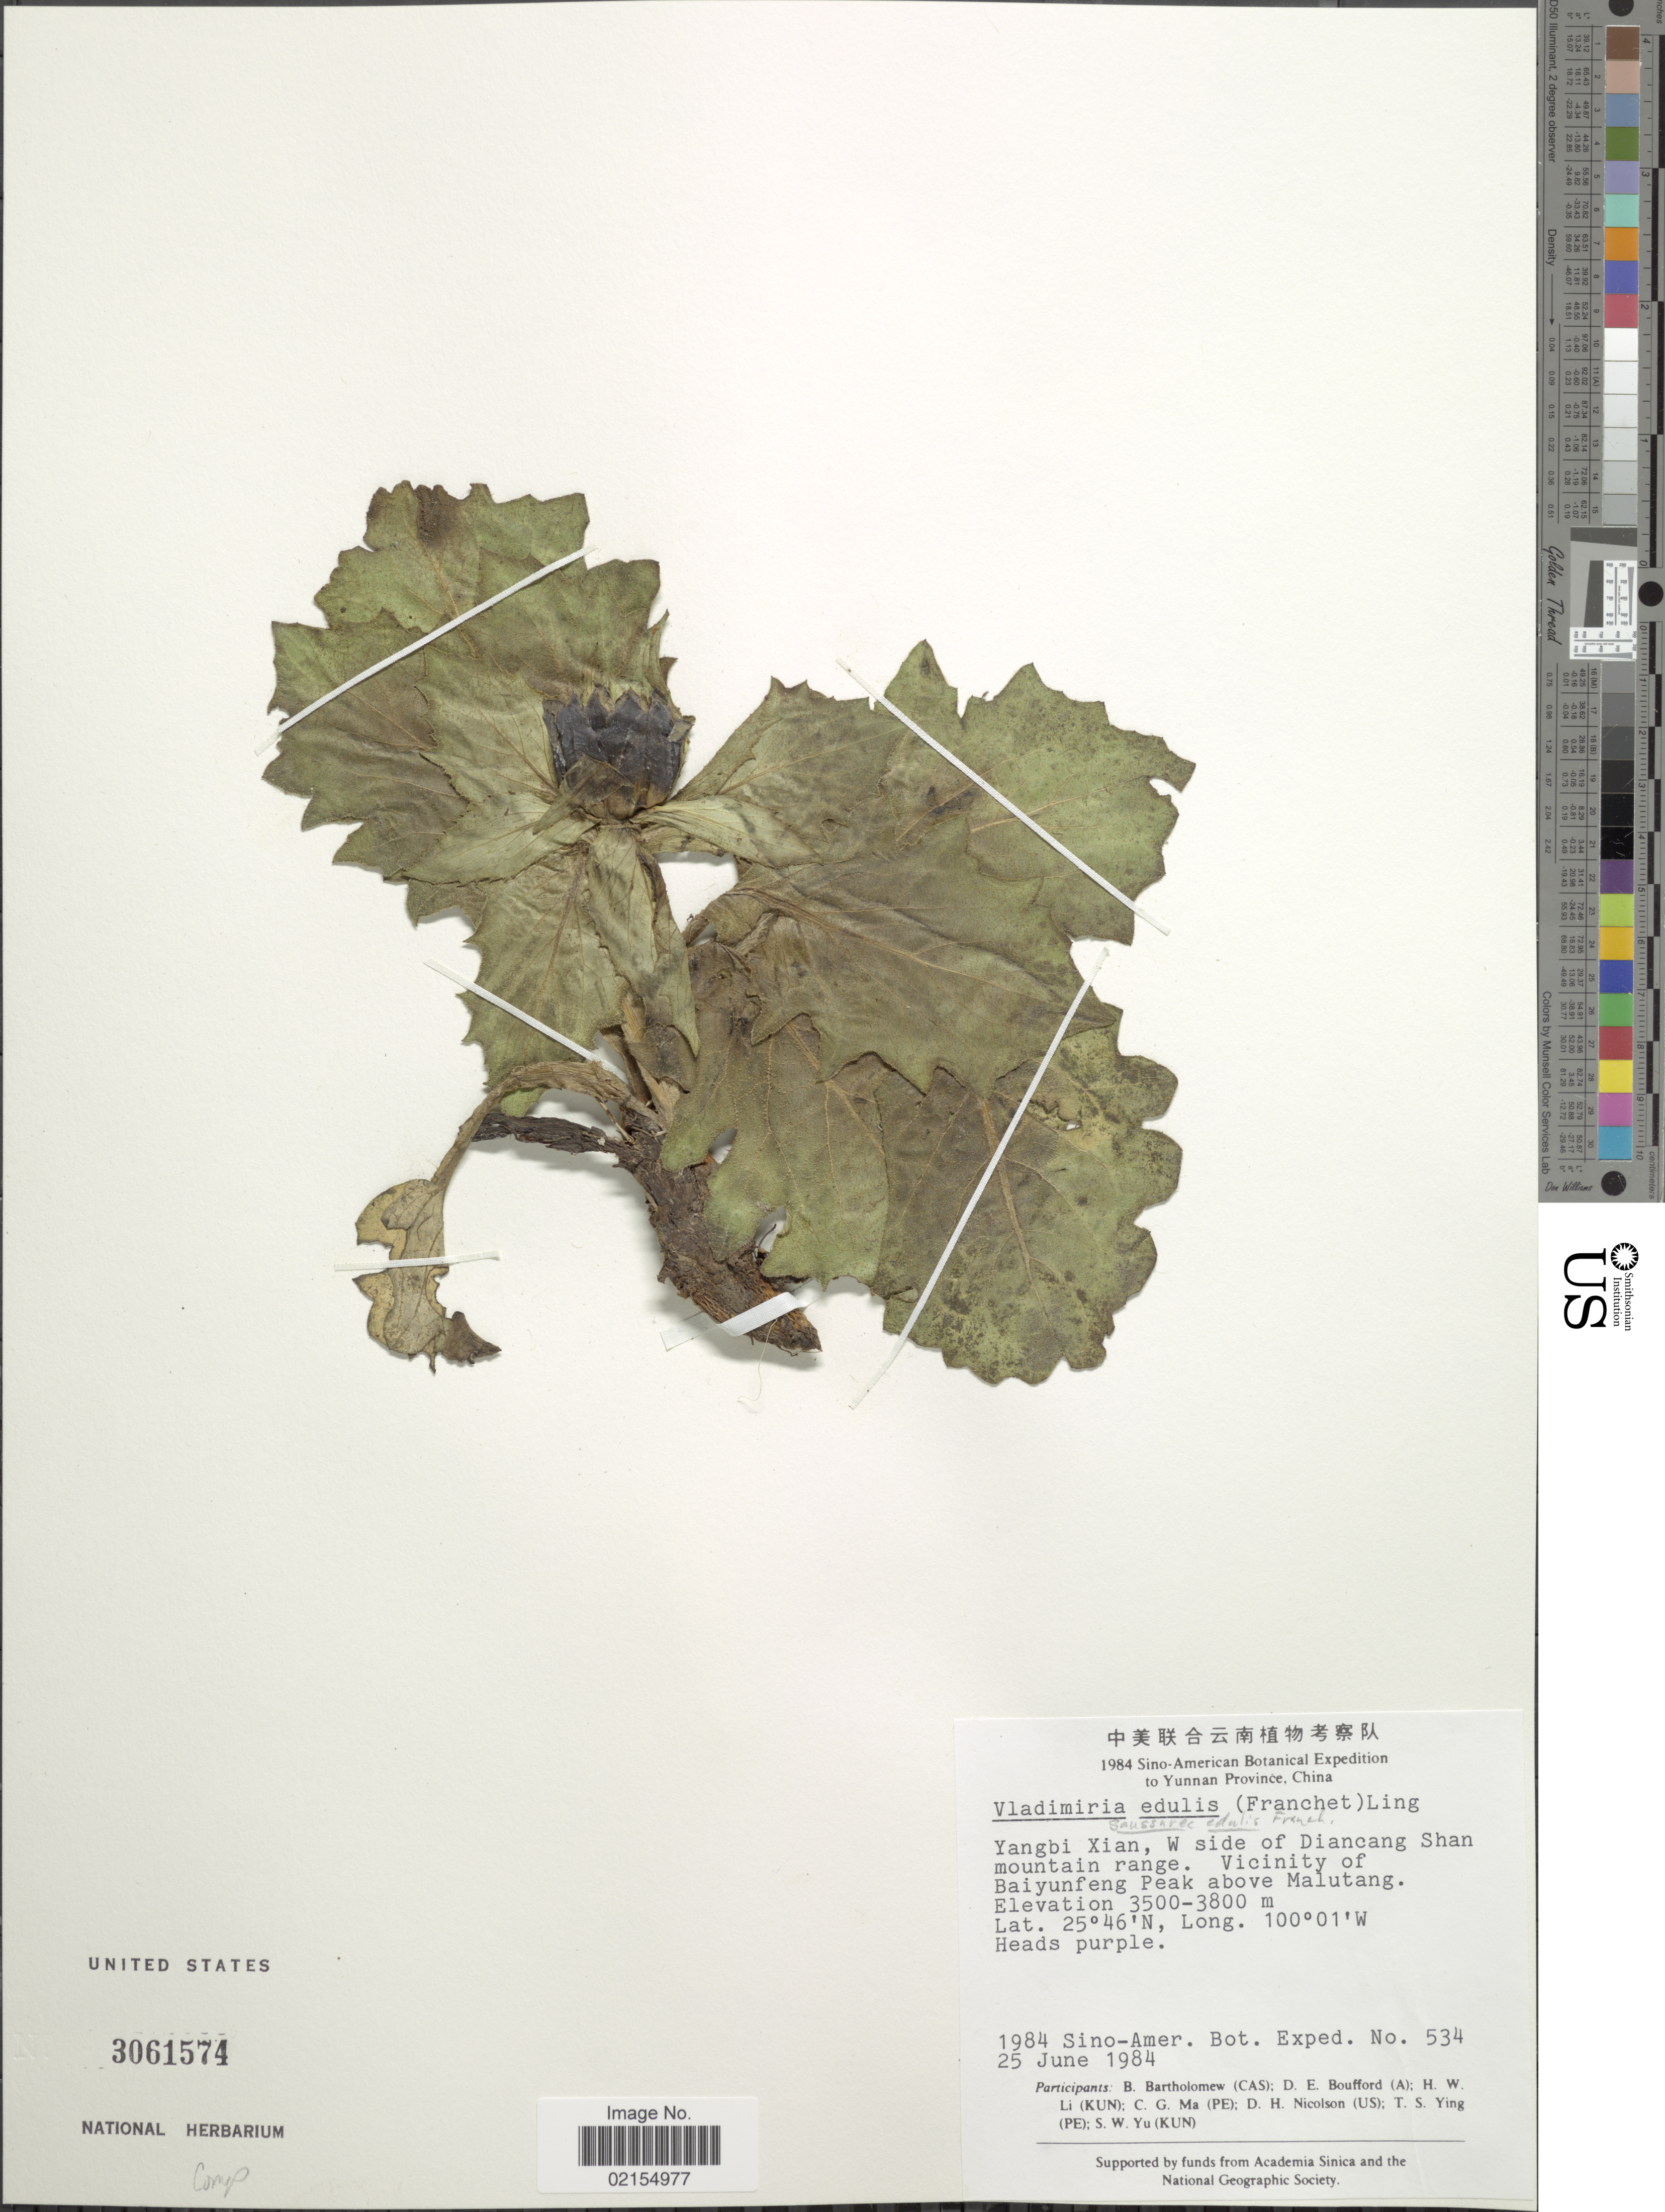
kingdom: Plantae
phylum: Tracheophyta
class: Magnoliopsida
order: Asterales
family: Asteraceae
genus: Dolomiaea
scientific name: Dolomiaea edulis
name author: (Franch.) C. Shih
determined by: Chen, Yousheng S.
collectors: Sino-Amer. Bot. Exped. 1984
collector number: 534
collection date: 1984-06-25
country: China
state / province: Yunnan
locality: Yunnan Province, China, Yangbi Xian, W side of Diancang Shan mountain range, Vicinity of Baiyunfeng Peak above Malutang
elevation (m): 3500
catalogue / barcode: US 3061574